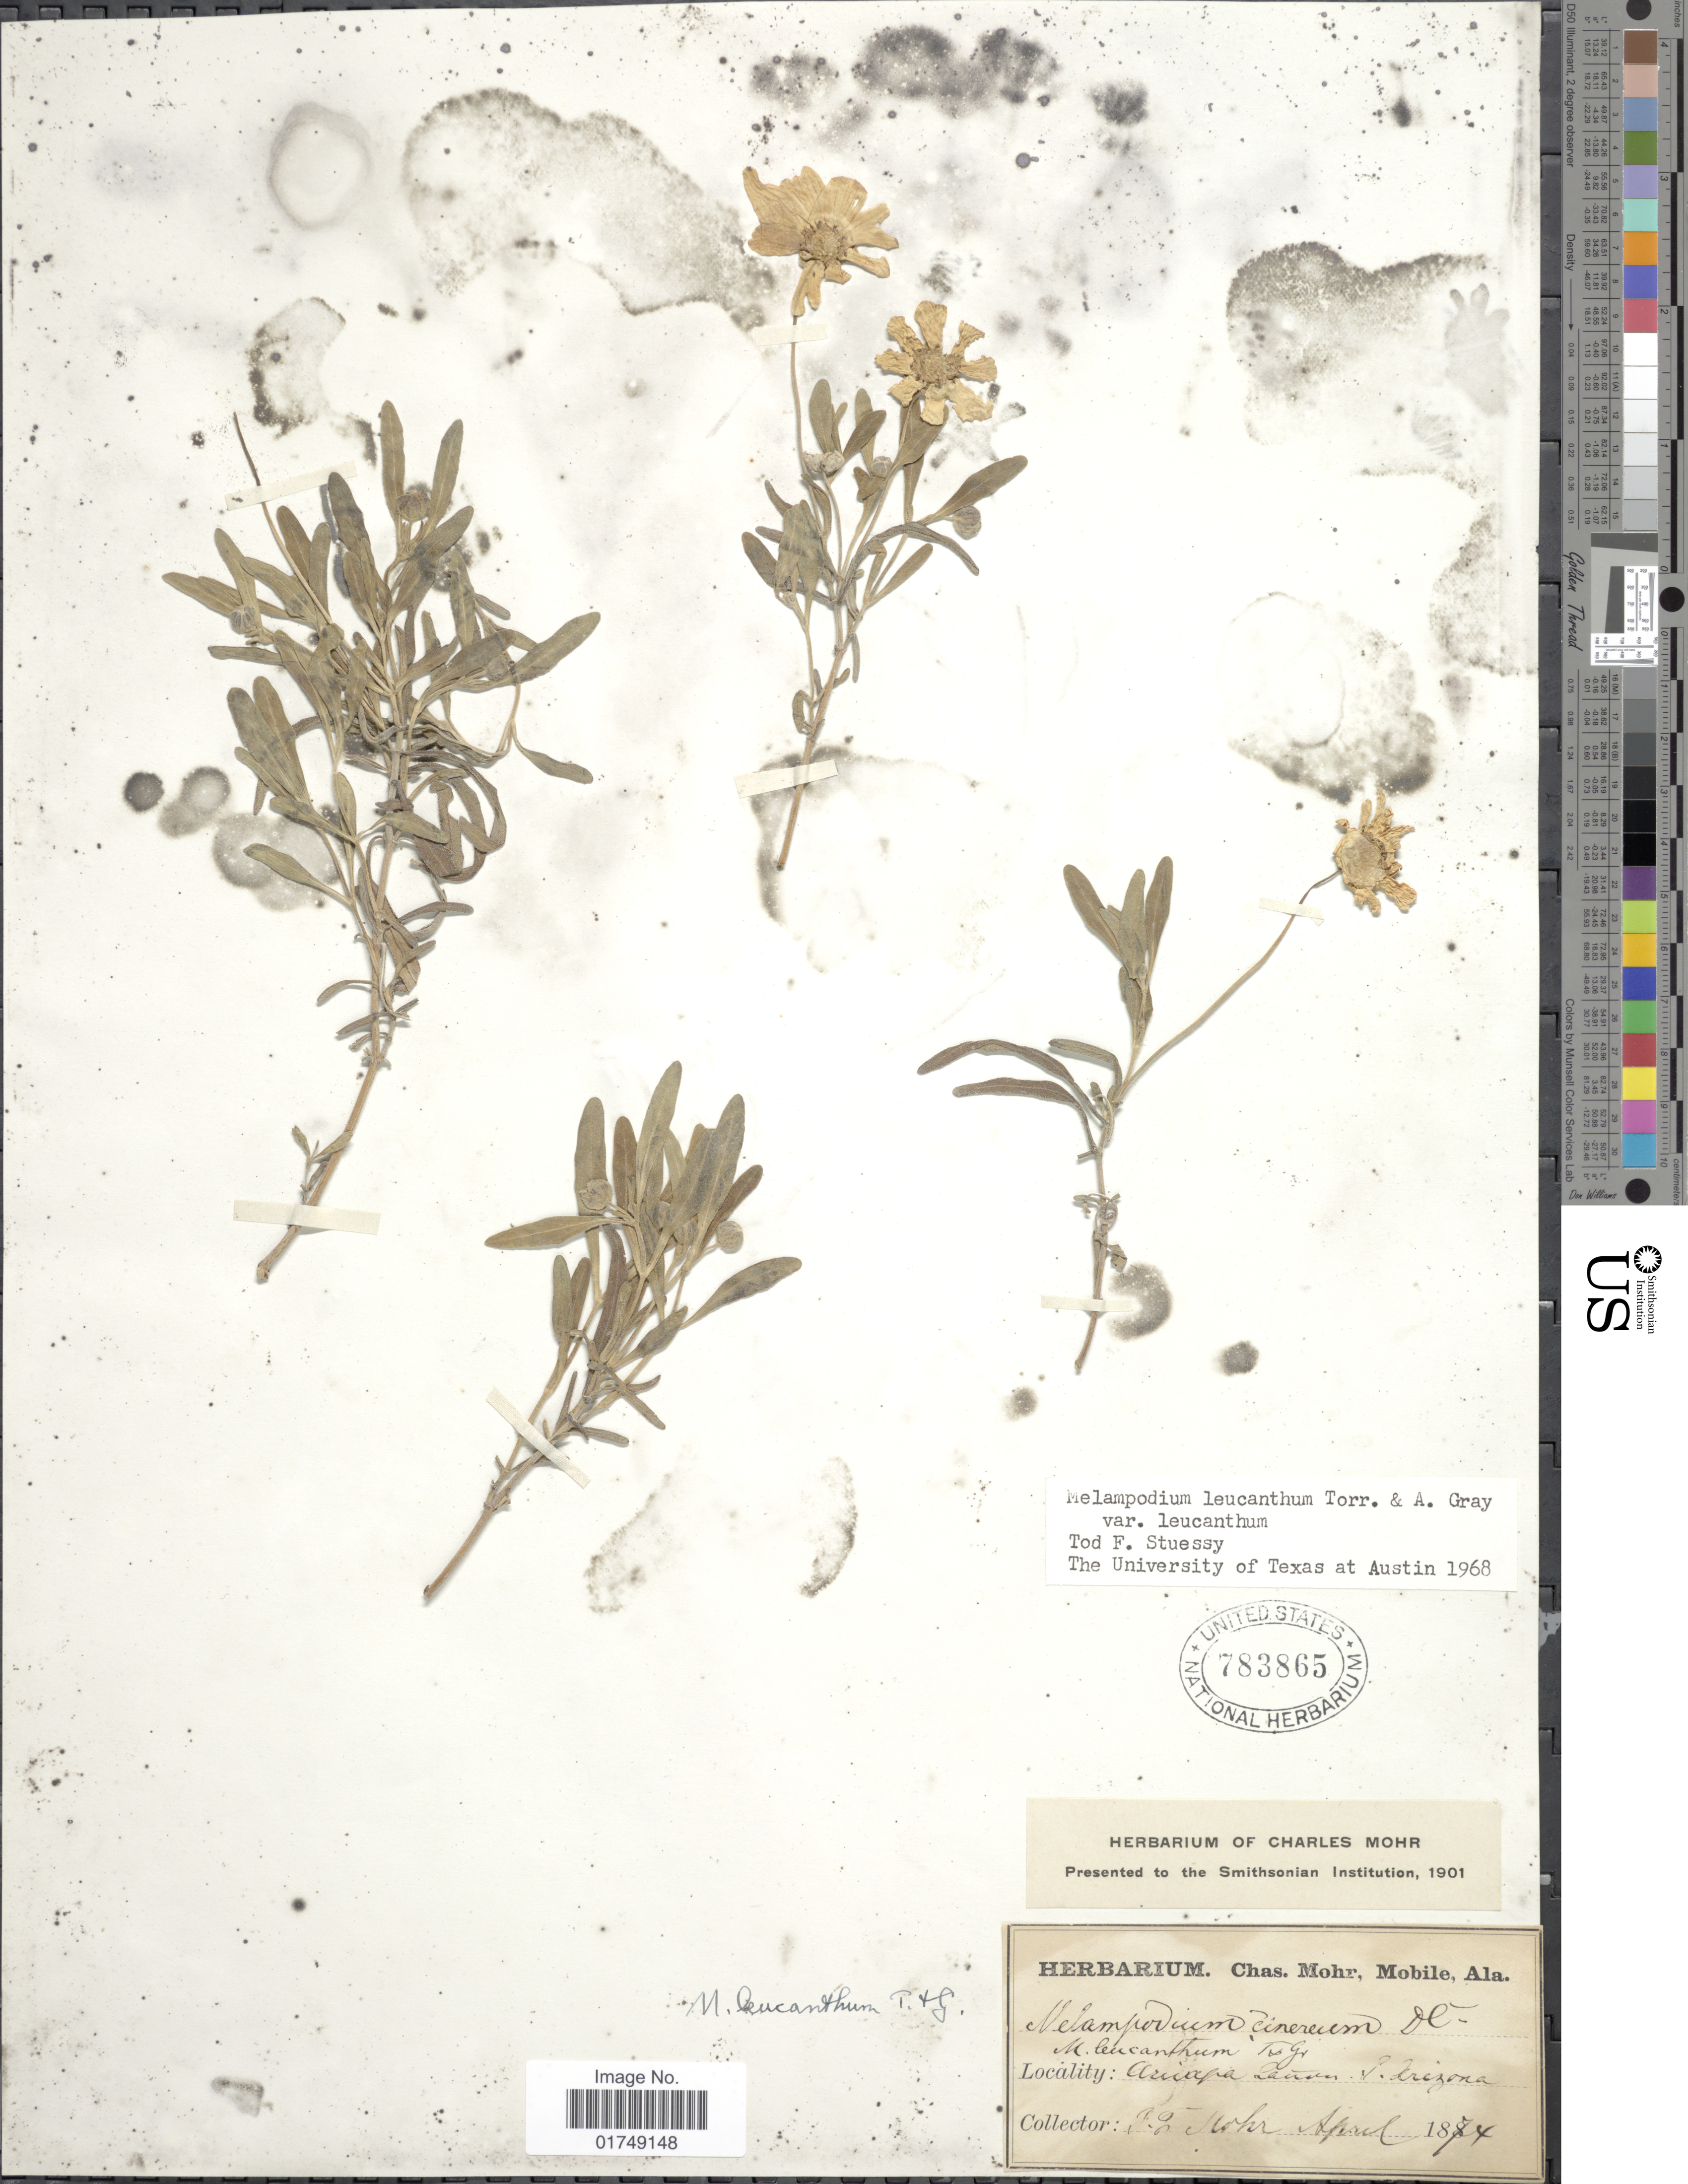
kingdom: Plantae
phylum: Tracheophyta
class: Magnoliopsida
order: Asterales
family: Asteraceae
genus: Melampodium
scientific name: Melampodium leucanthum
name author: Torr. & A. Gray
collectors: P. F. Mohr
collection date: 1874-04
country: United States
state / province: Arizona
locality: Arivape [correct spelling: Aravaipa] Canon, S. Arizona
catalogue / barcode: US 783865